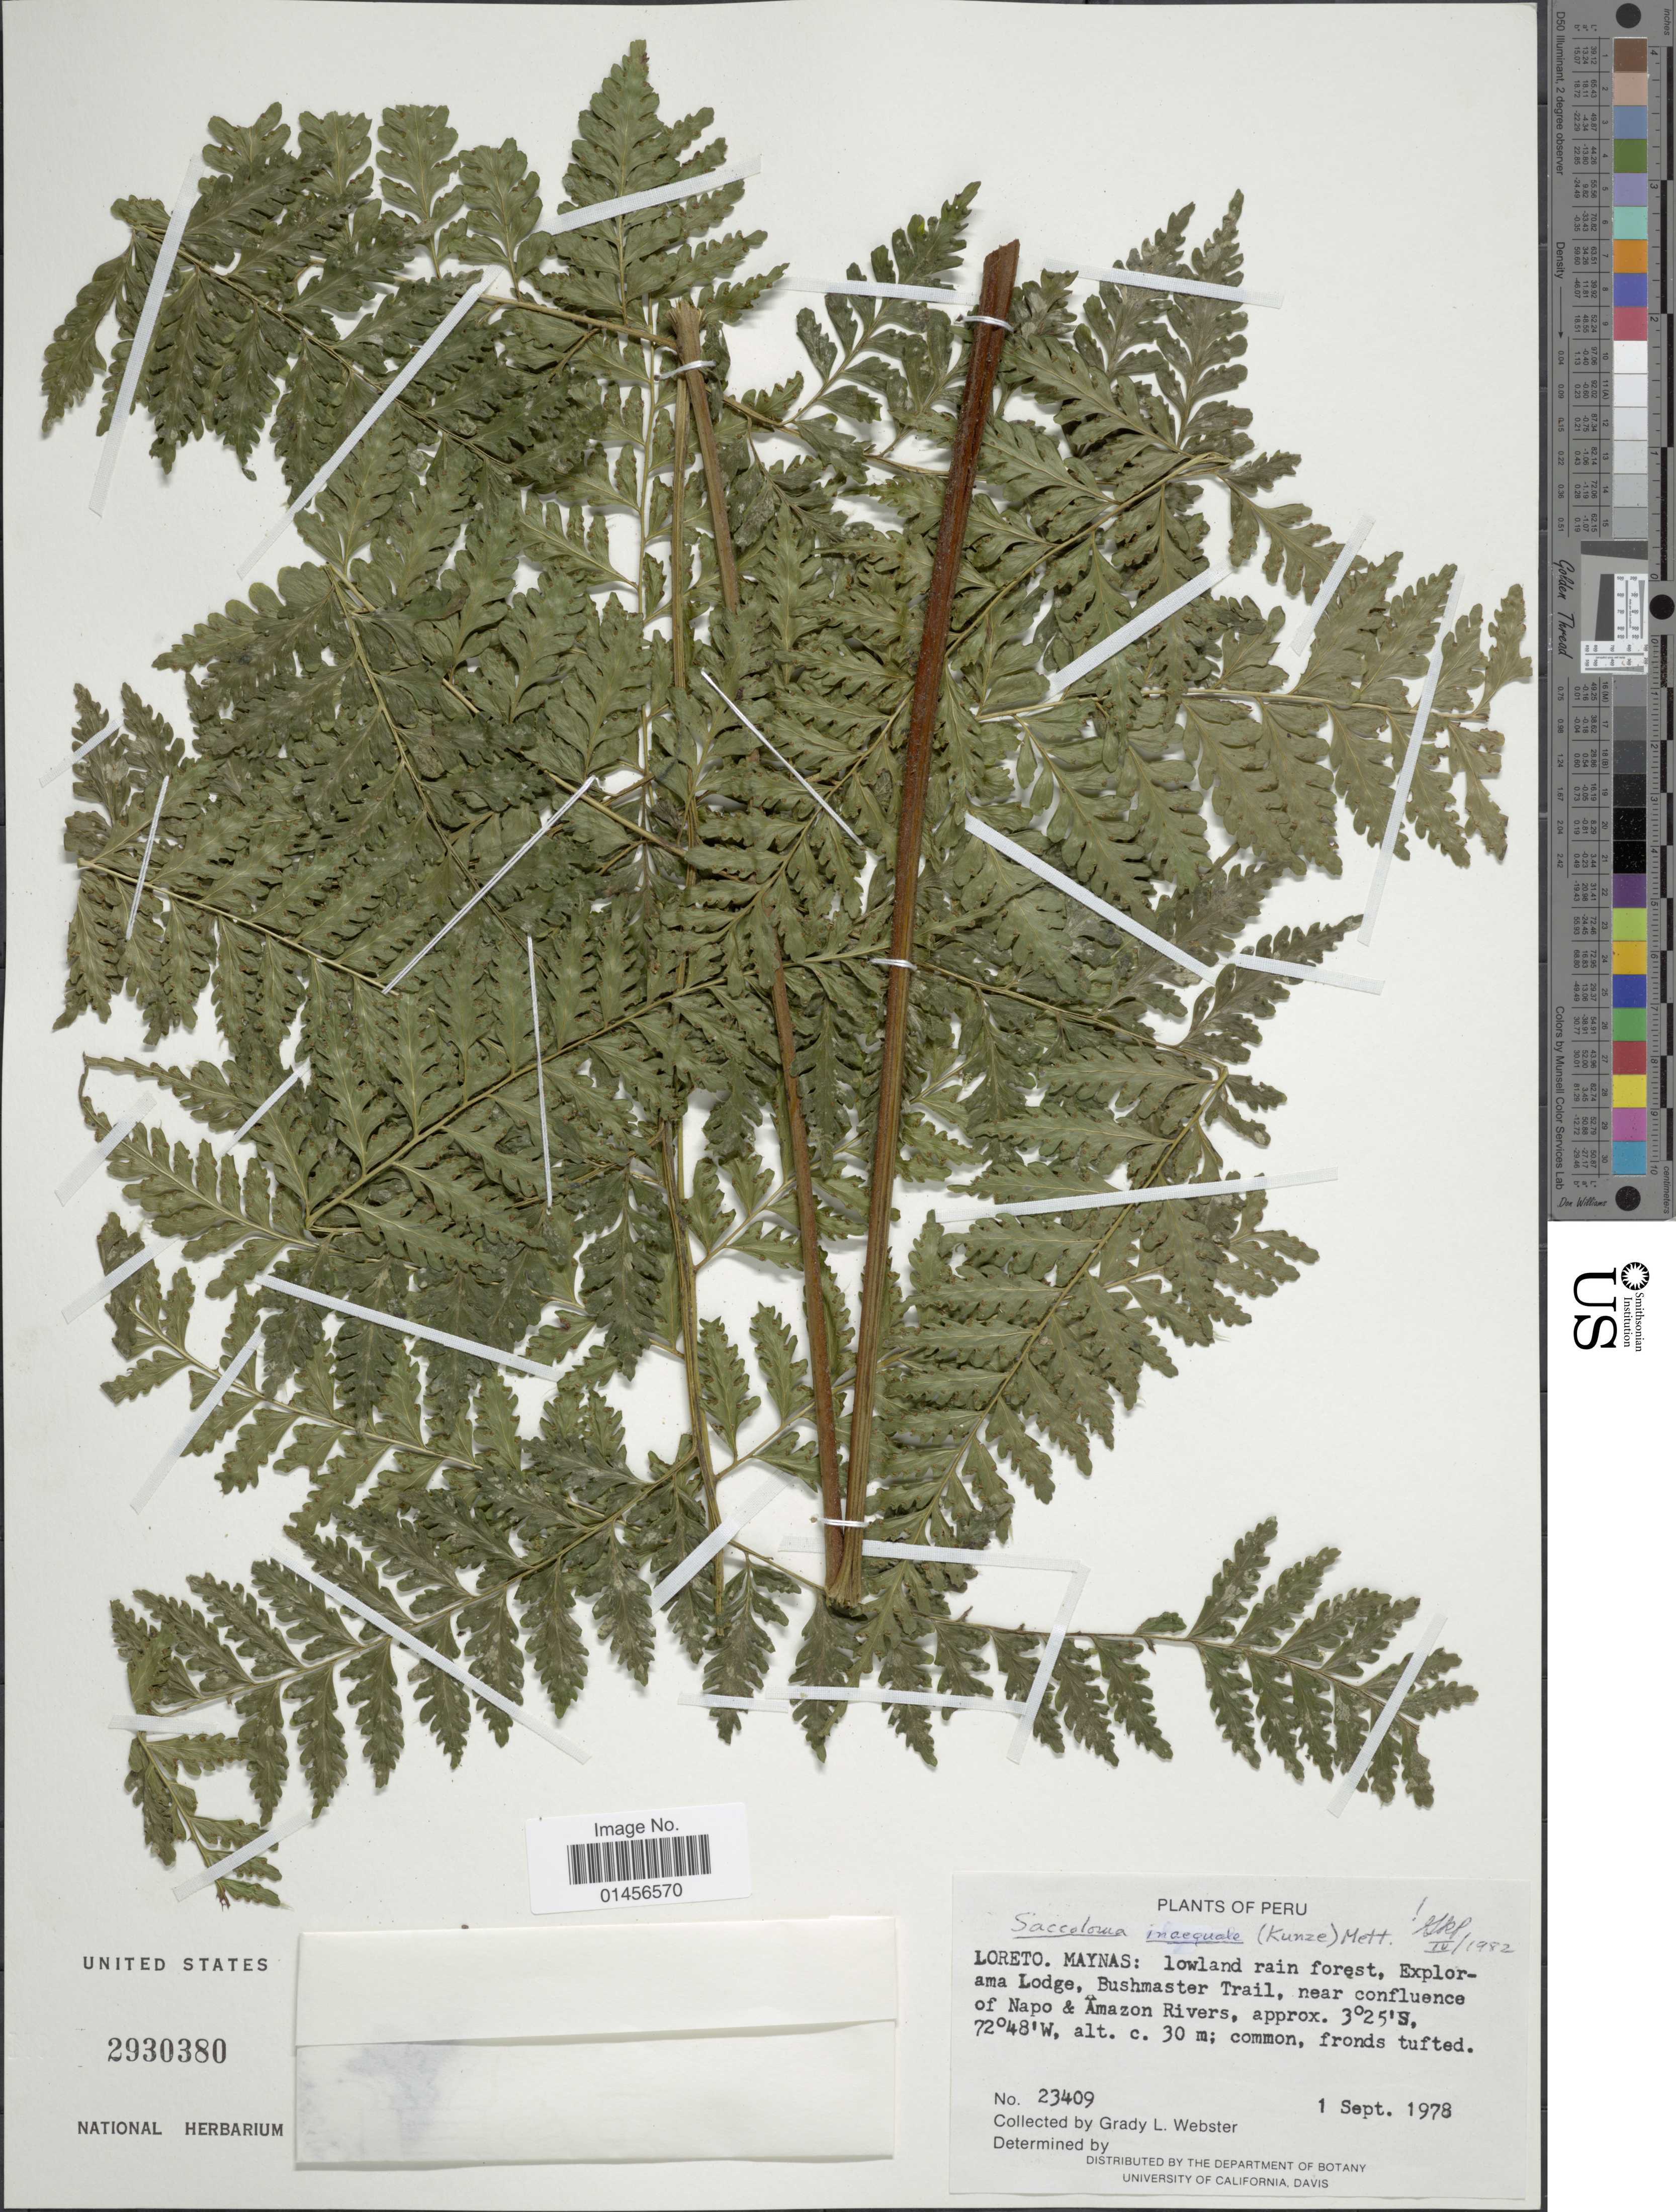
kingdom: Plantae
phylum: Tracheophyta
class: Polypodiopsida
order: Polypodiales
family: Saccolomataceae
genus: Saccoloma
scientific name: Saccoloma inaequale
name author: (Kunze) Mett.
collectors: G. L. Webster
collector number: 23409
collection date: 1978-09-01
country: Peru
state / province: Loreto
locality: Maynas: Lowland rain forest, Explorama Lodge, Bushmaster Trail, near confluence of Napo & Amazon Rivers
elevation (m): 30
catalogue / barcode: US 2930380